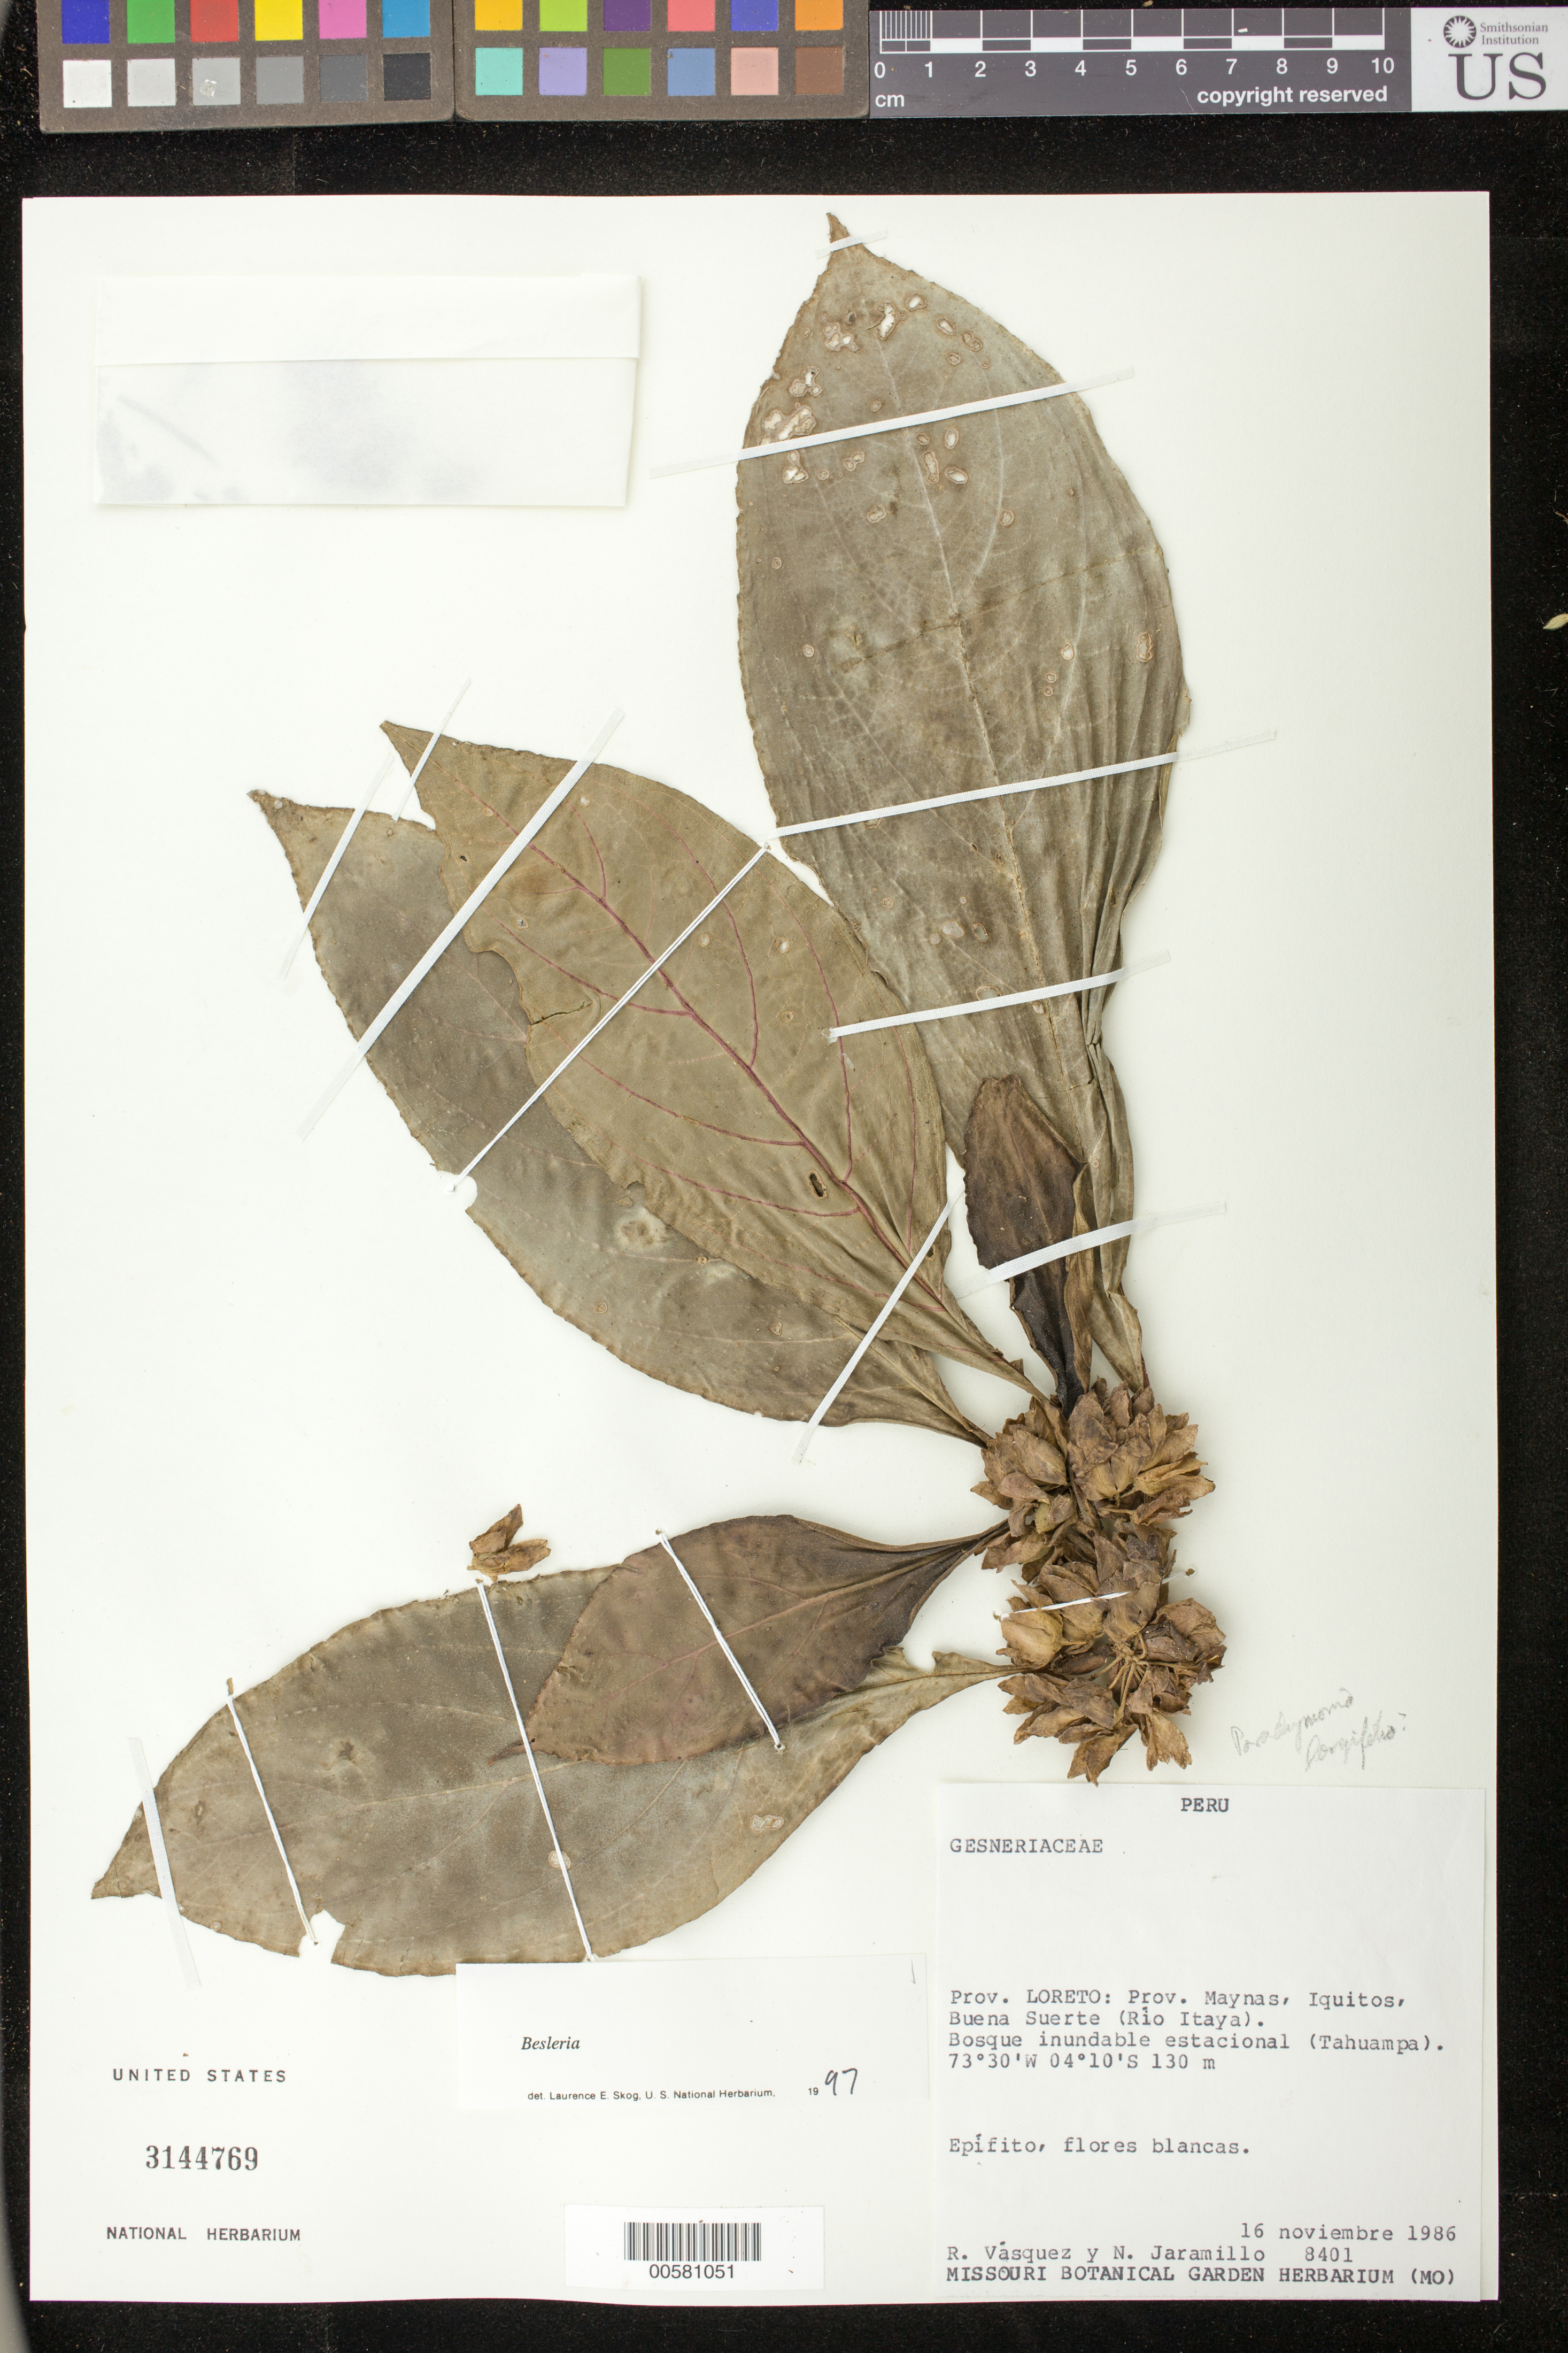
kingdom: Plantae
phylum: Tracheophyta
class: Magnoliopsida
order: Lamiales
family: Gesneriaceae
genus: Besleria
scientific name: Besleria sp.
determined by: Skog, Laurence E.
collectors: R. Vásquez & N. Jaramillo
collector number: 8401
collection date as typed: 16 Nov 1986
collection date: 1986-11-16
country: Peru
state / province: Loreto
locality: Prov. Maynas; Iquitos, Buena Suerte (Río Itaya)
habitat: Bosque inundable estacional (Tahuampa)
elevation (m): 130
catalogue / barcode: US 3144769